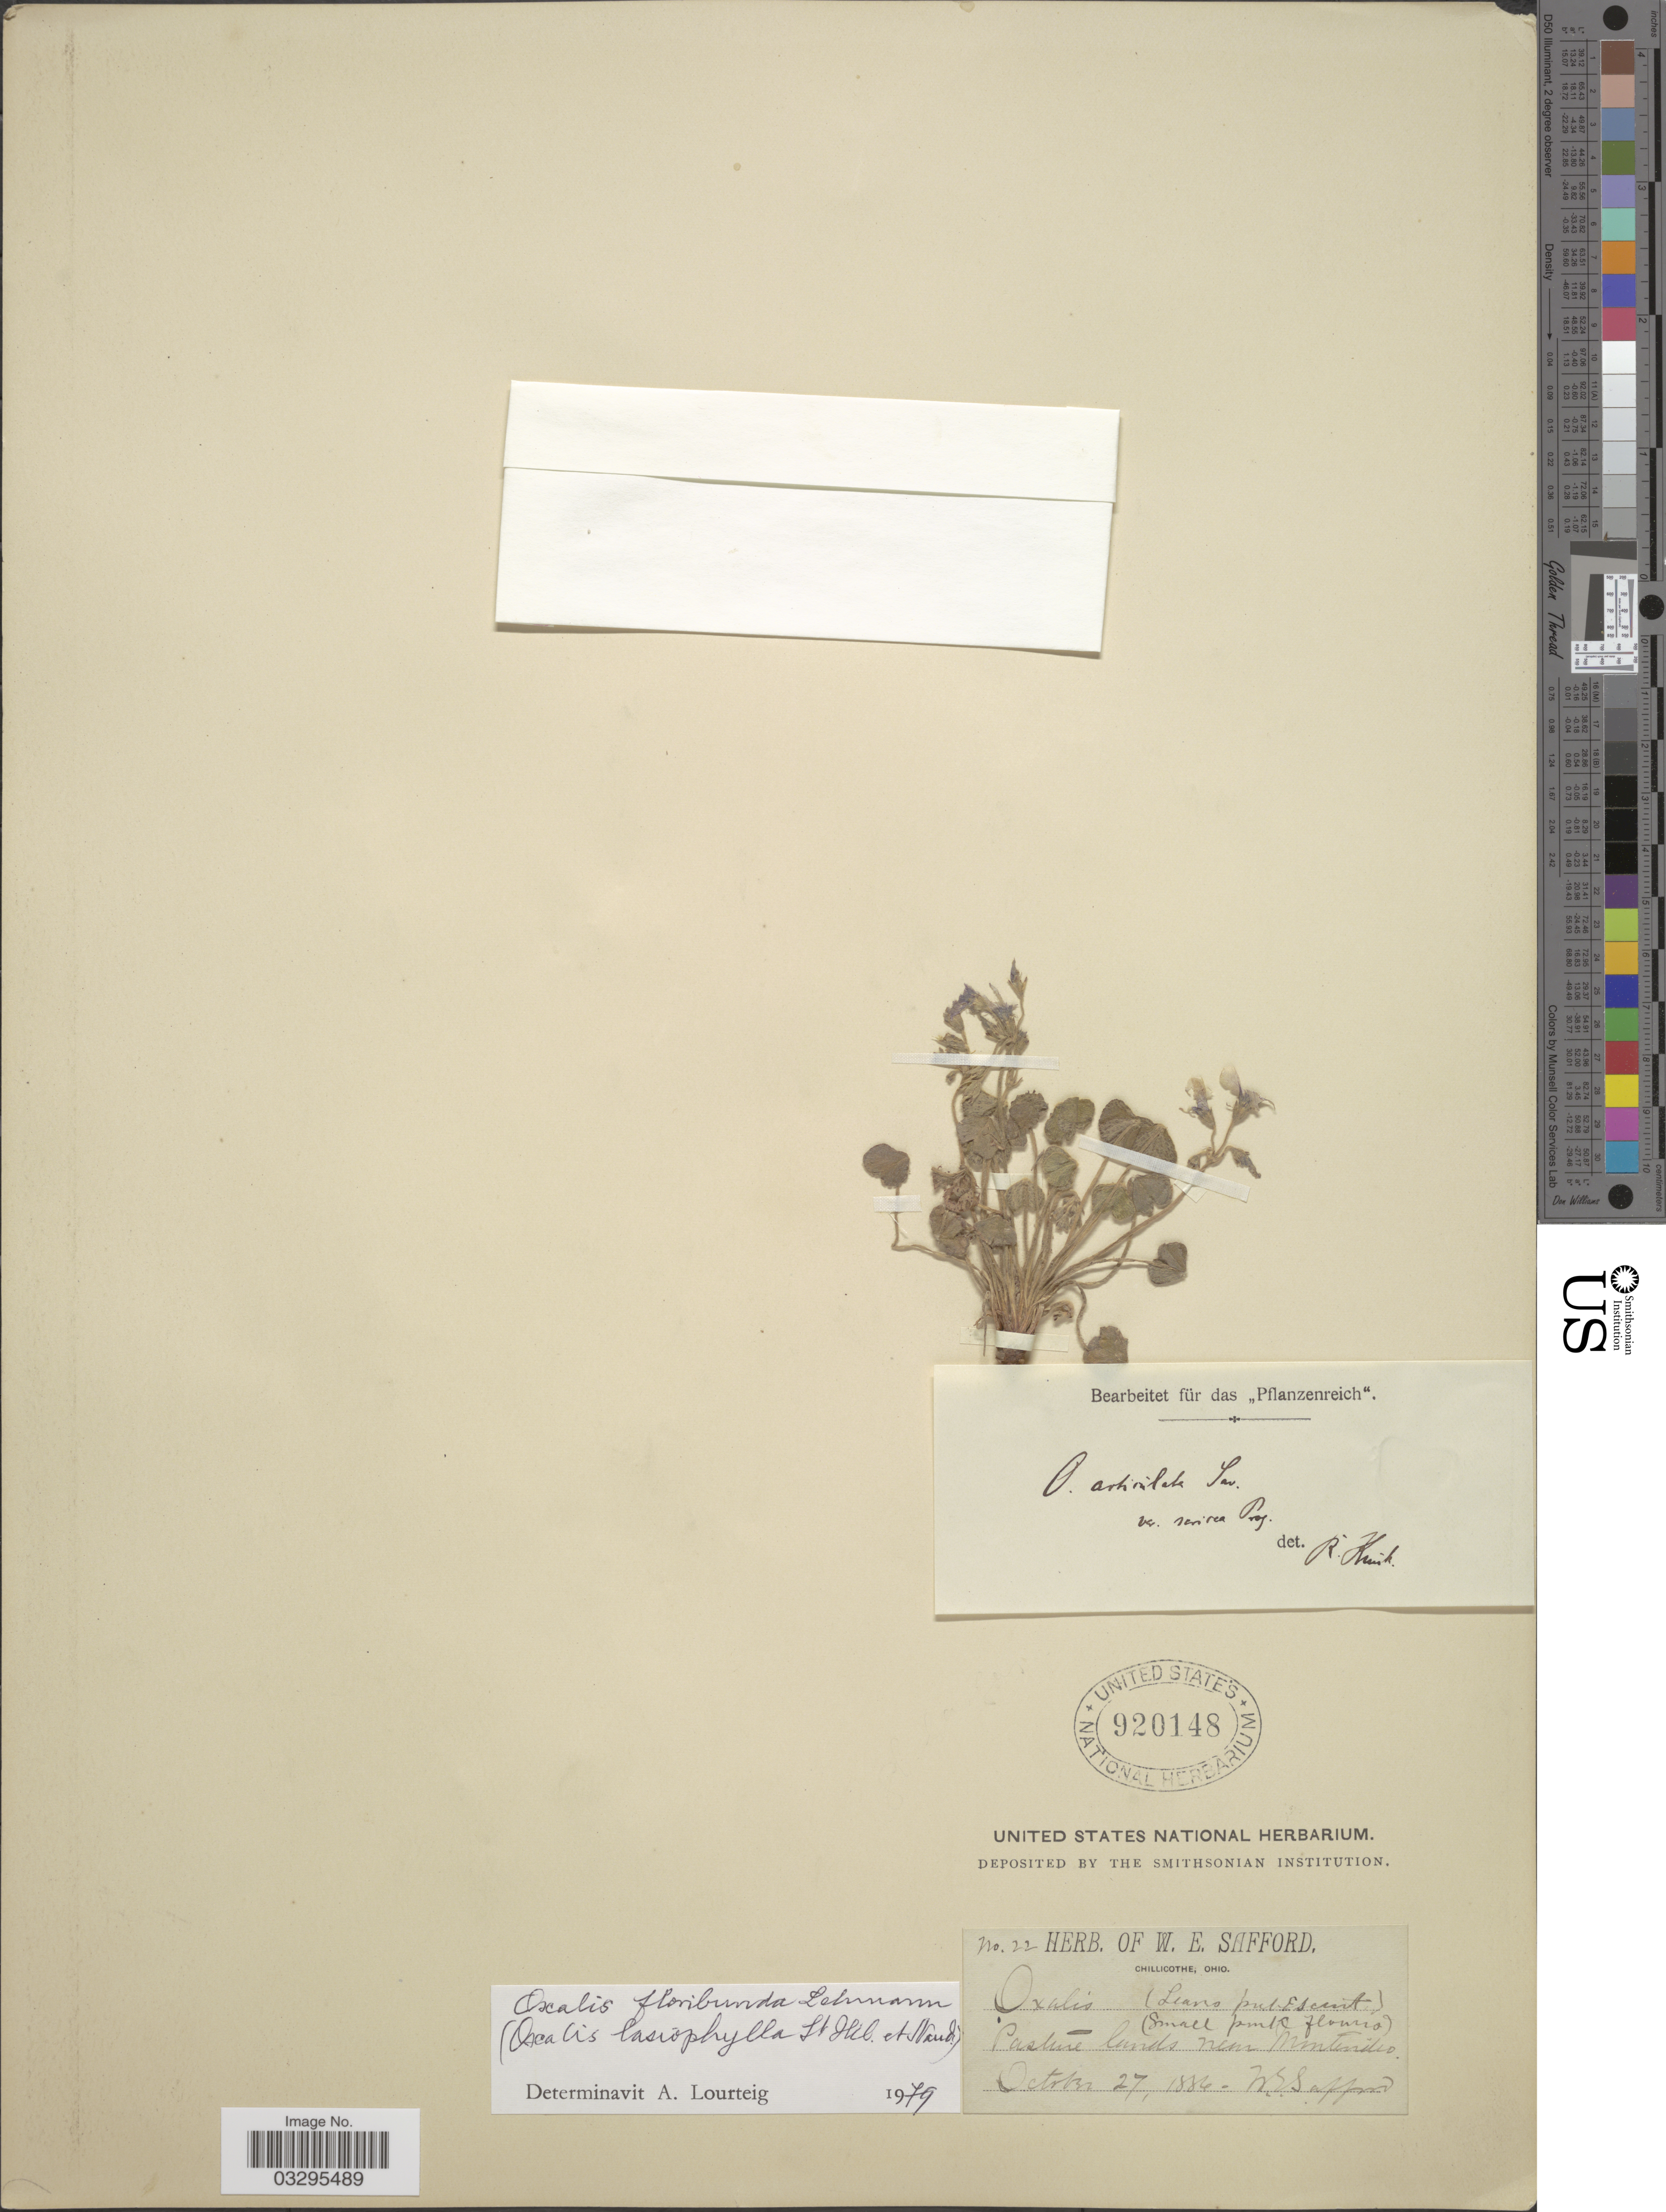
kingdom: Plantae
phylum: Tracheophyta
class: Magnoliopsida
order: Oxalidales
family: Oxalidaceae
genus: Oxalis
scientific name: Oxalis floribunda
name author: Lehm.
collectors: W. E. Safford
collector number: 22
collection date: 1886-10-27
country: Uruguay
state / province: Montevideo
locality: Pasture lands near Montevideo.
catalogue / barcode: US 920148